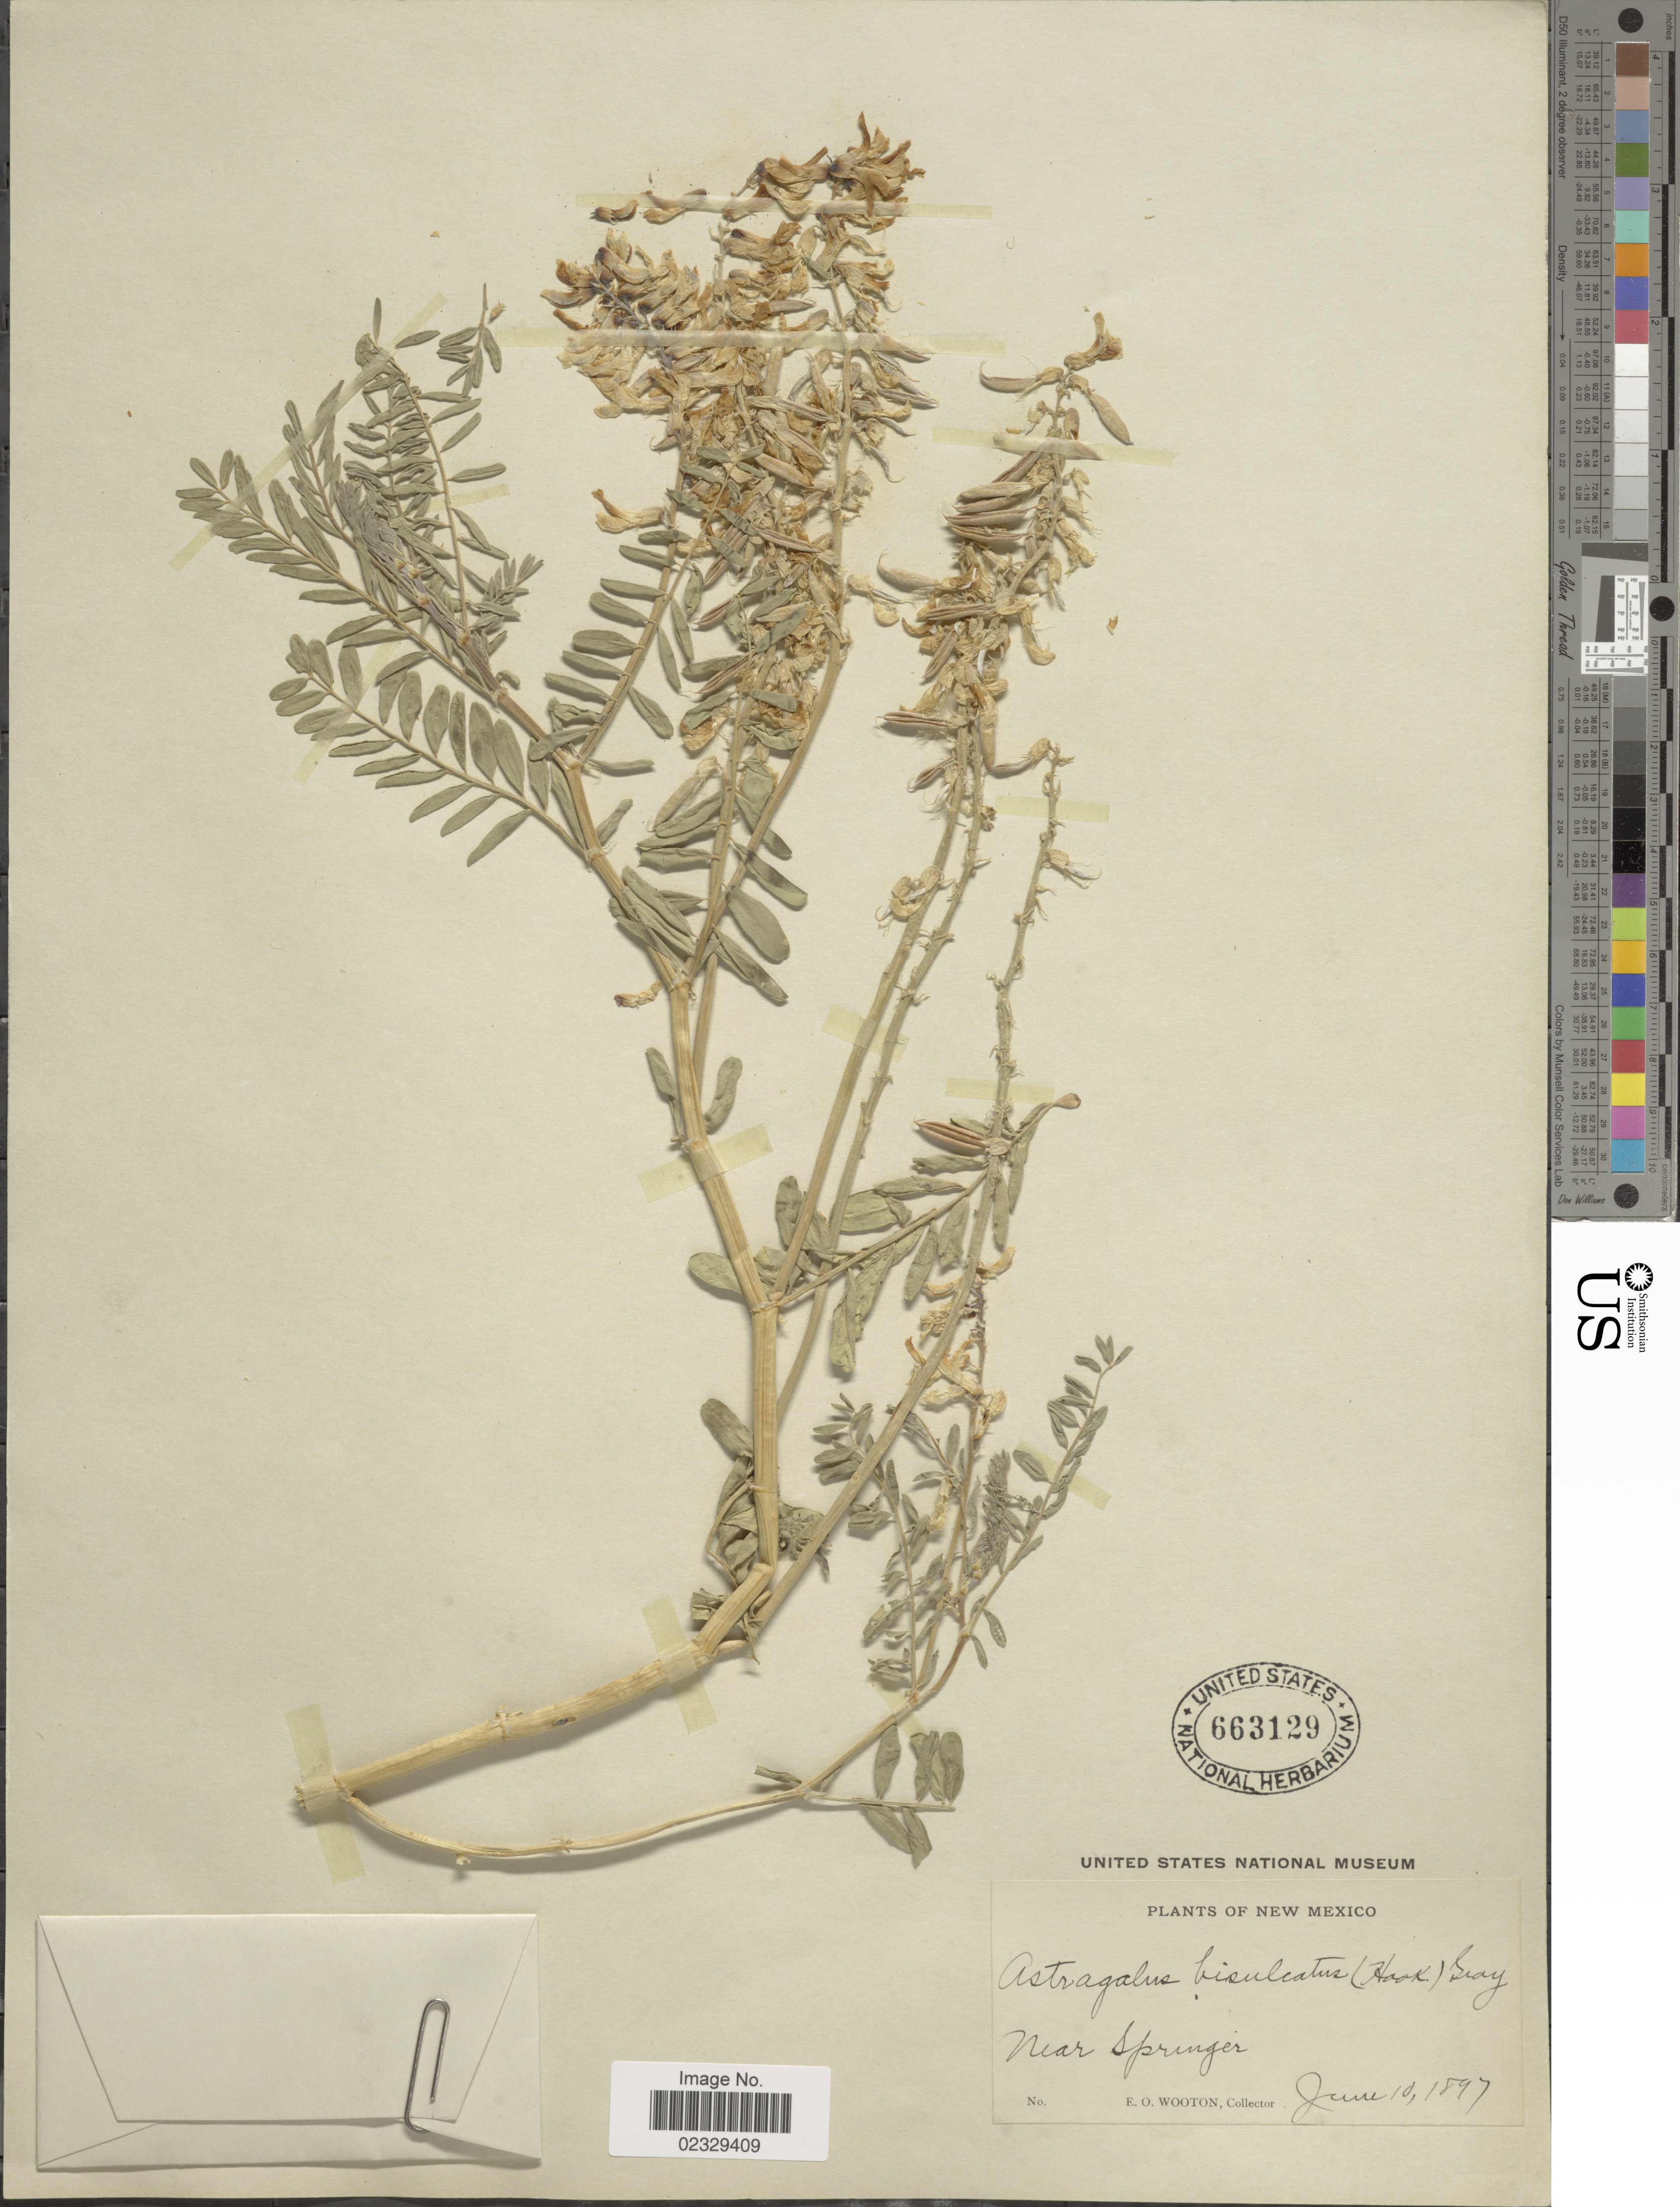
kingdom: Plantae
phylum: Tracheophyta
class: Magnoliopsida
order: Fabales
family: Fabaceae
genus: Astragalus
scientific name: Astragalus bisulcatus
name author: (Hook.) A. Gray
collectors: E. O. Wooton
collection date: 1897-06-10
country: United States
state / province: New Mexico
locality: Near Springer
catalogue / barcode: US 663129